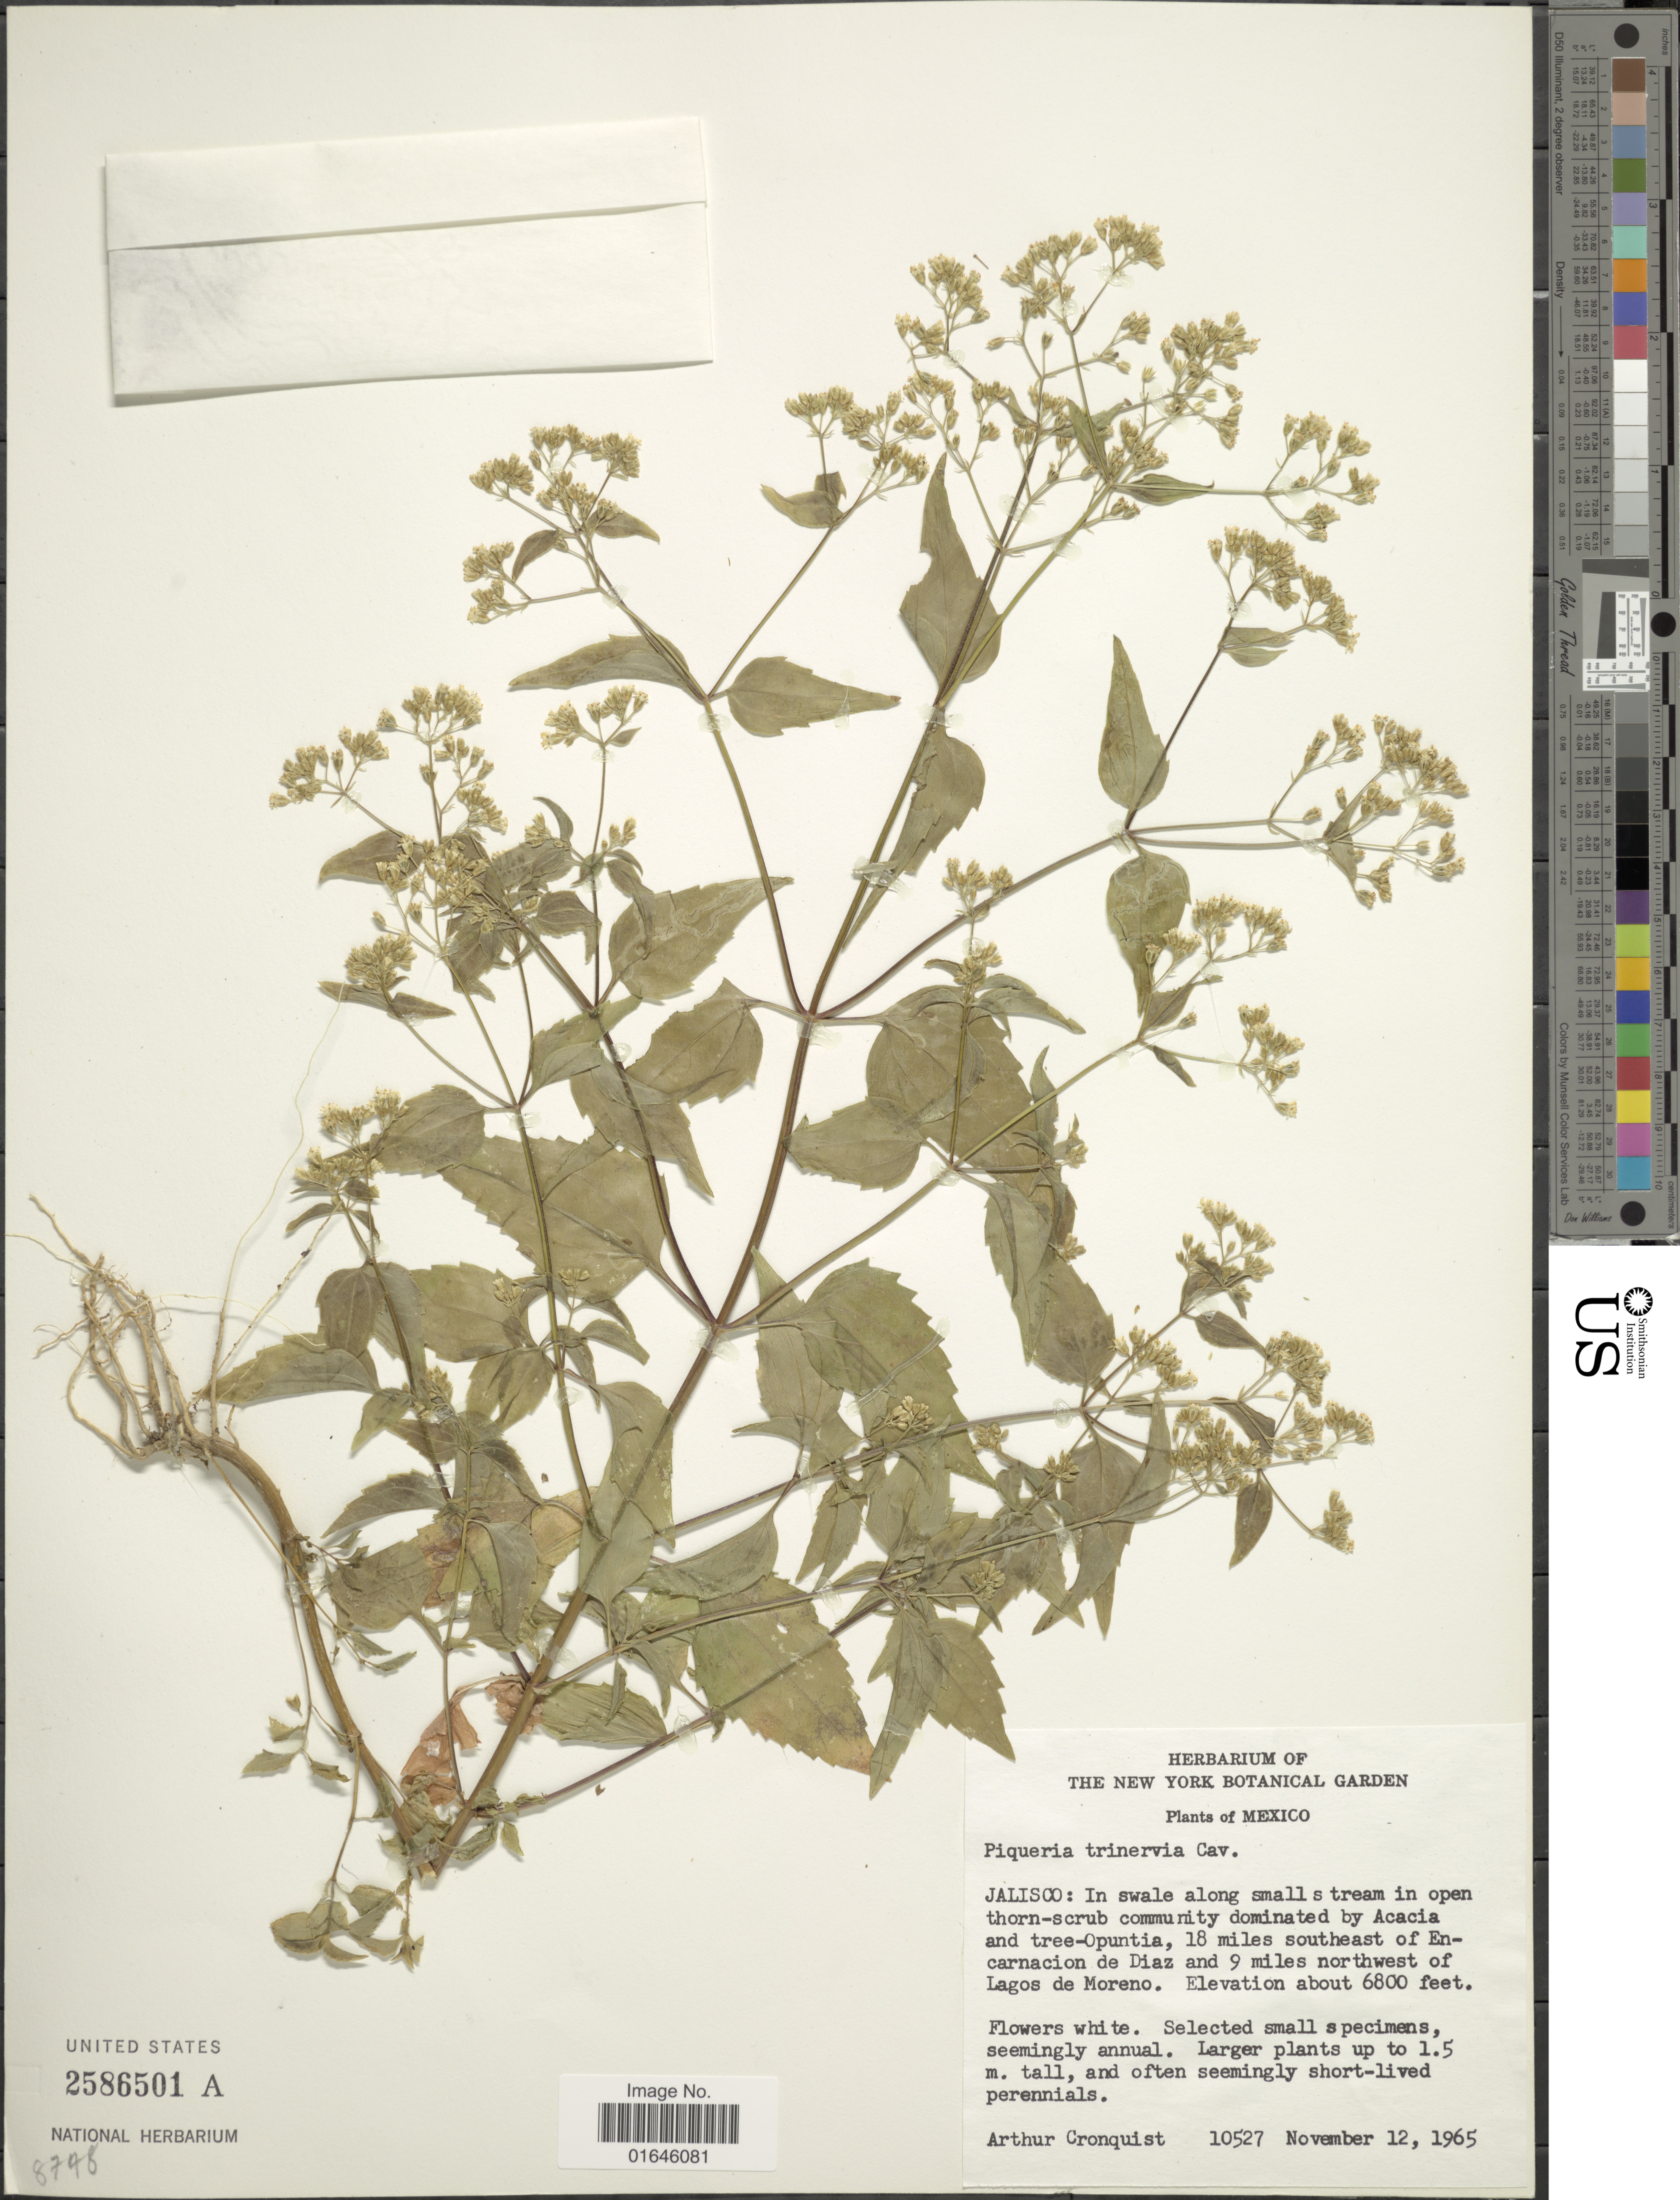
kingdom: Plantae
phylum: Tracheophyta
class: Magnoliopsida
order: Asterales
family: Asteraceae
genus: Piqueria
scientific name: Piqueria trinervia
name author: Cav.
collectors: A. J. Cronquist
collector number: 10527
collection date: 1965-11-12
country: Mexico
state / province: Jalisco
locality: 18 miles southeast of Encarnacion de Diaz and 9 miles northwest of Lagos de Moreno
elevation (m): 2073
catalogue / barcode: US 2586501A